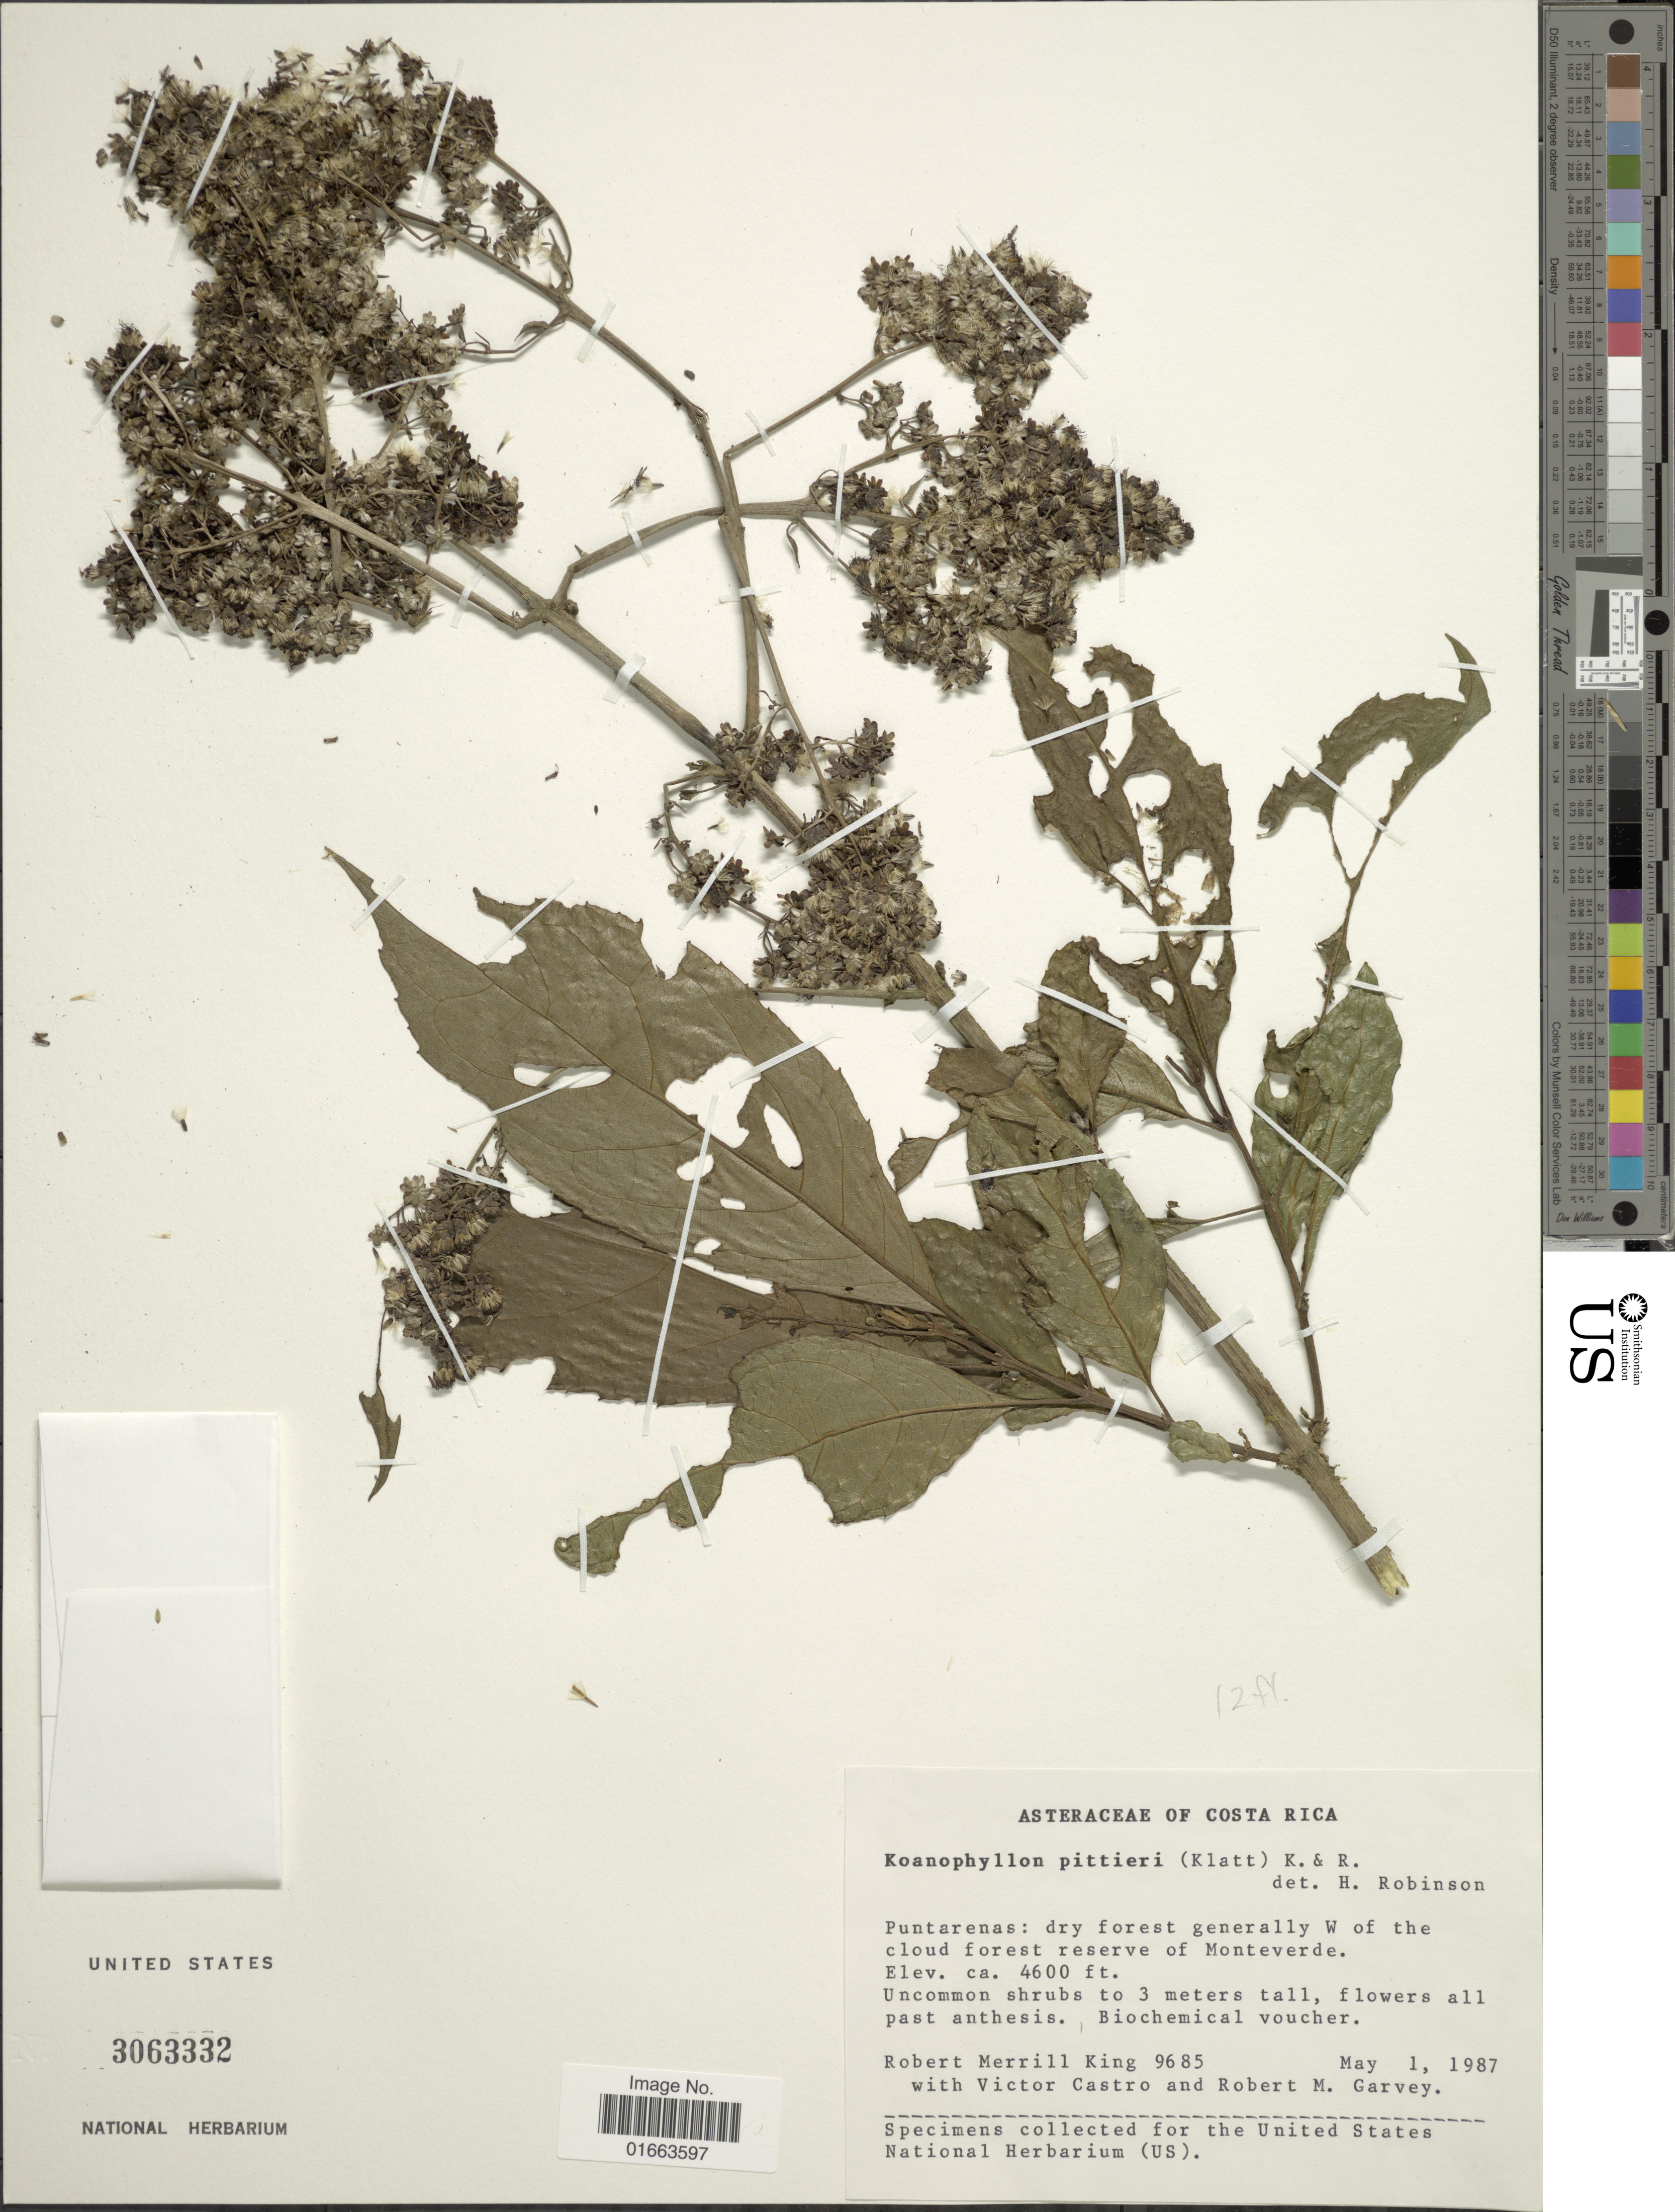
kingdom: Plantae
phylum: Tracheophyta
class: Magnoliopsida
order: Asterales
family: Asteraceae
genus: Koanophyllon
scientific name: Koanophyllon pittieri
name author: (Klatt) R.M. King & H. Rob.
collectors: R. M. King, V. Castro & R. Garvey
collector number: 9685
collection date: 1987-05-01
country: Costa Rica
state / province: Puntarenas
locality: Dry forest generally W of the cloud forest reserve of Monteverde, Biochemical voucher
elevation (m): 1402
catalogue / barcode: US 3063332